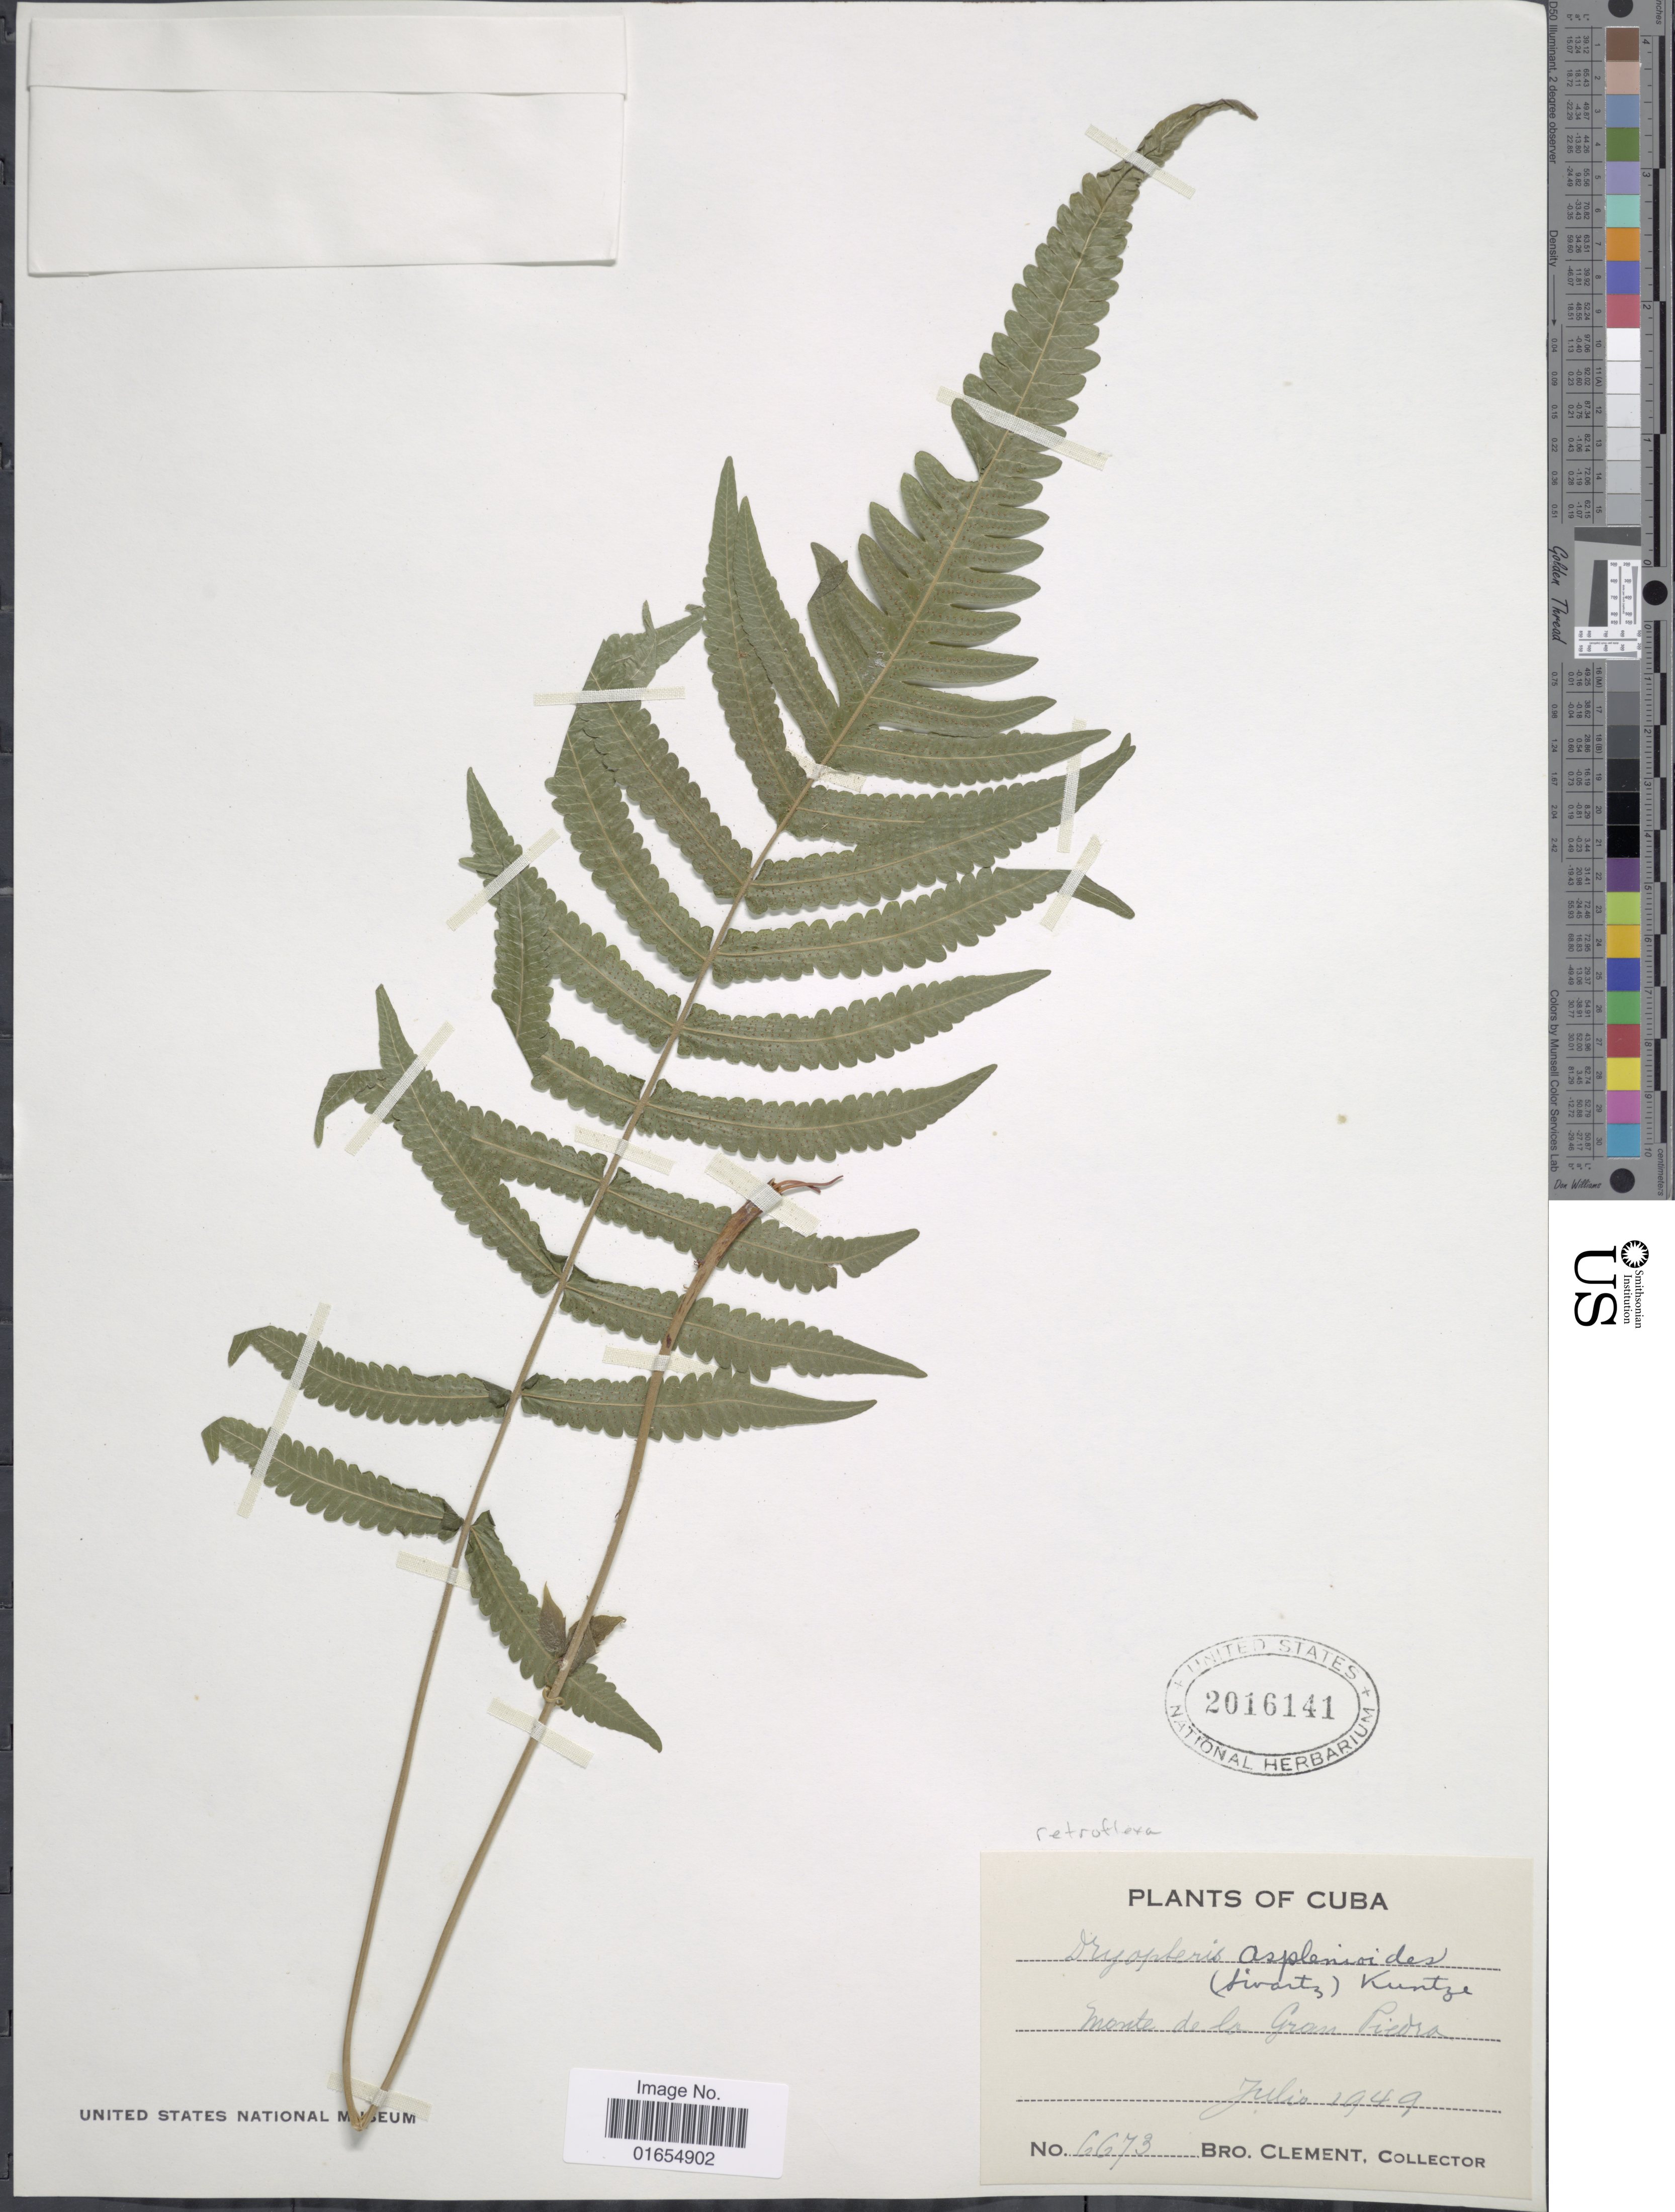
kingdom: Plantae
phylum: Tracheophyta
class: Polypodiopsida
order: Polypodiales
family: Thelypteridaceae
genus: Goniopteris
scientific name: Goniopteris retroflexa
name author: (L.) Pic. Serm.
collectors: B. Clement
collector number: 6673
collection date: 1949-07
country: Cuba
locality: Monte de la Gran Piedra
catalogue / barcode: US 2016141